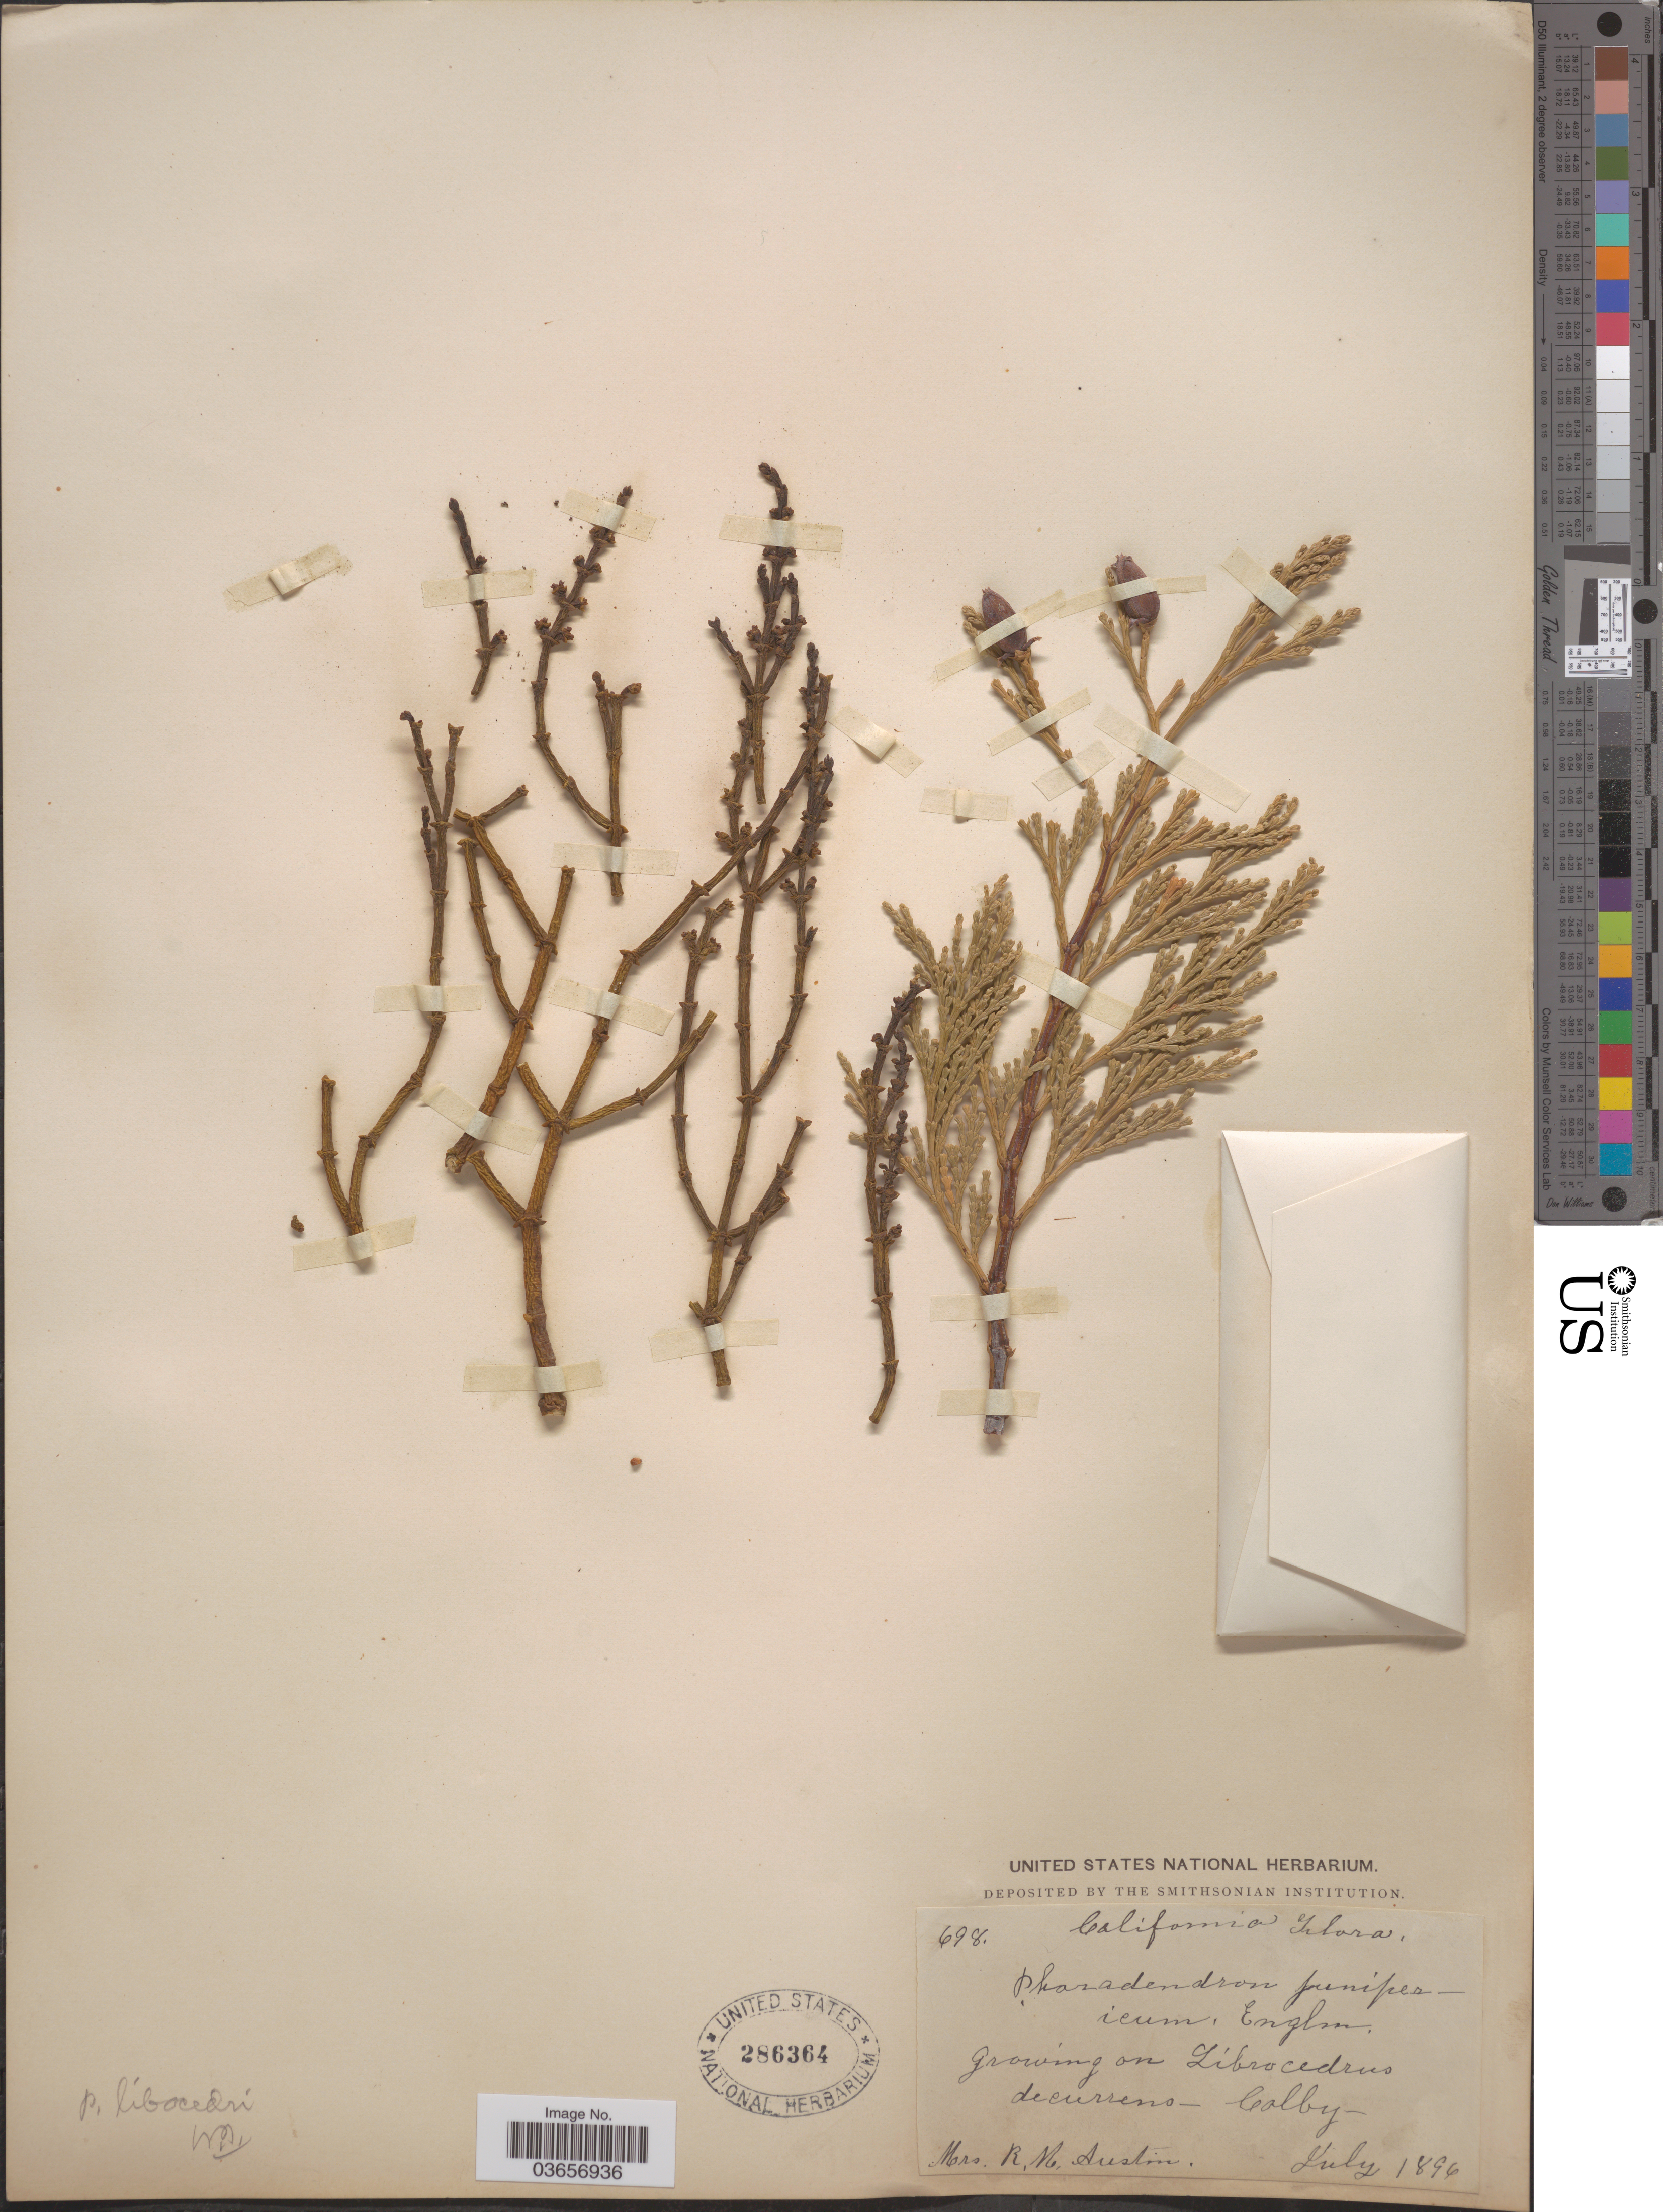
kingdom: Plantae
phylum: Tracheophyta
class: Magnoliopsida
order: Santalales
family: Viscaceae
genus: Phoradendron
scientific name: Phoradendron libocedri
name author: (Engelm.) Howell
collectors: R. Austin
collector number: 698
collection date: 1896-07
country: United States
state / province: California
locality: Colby.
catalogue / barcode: US 286364